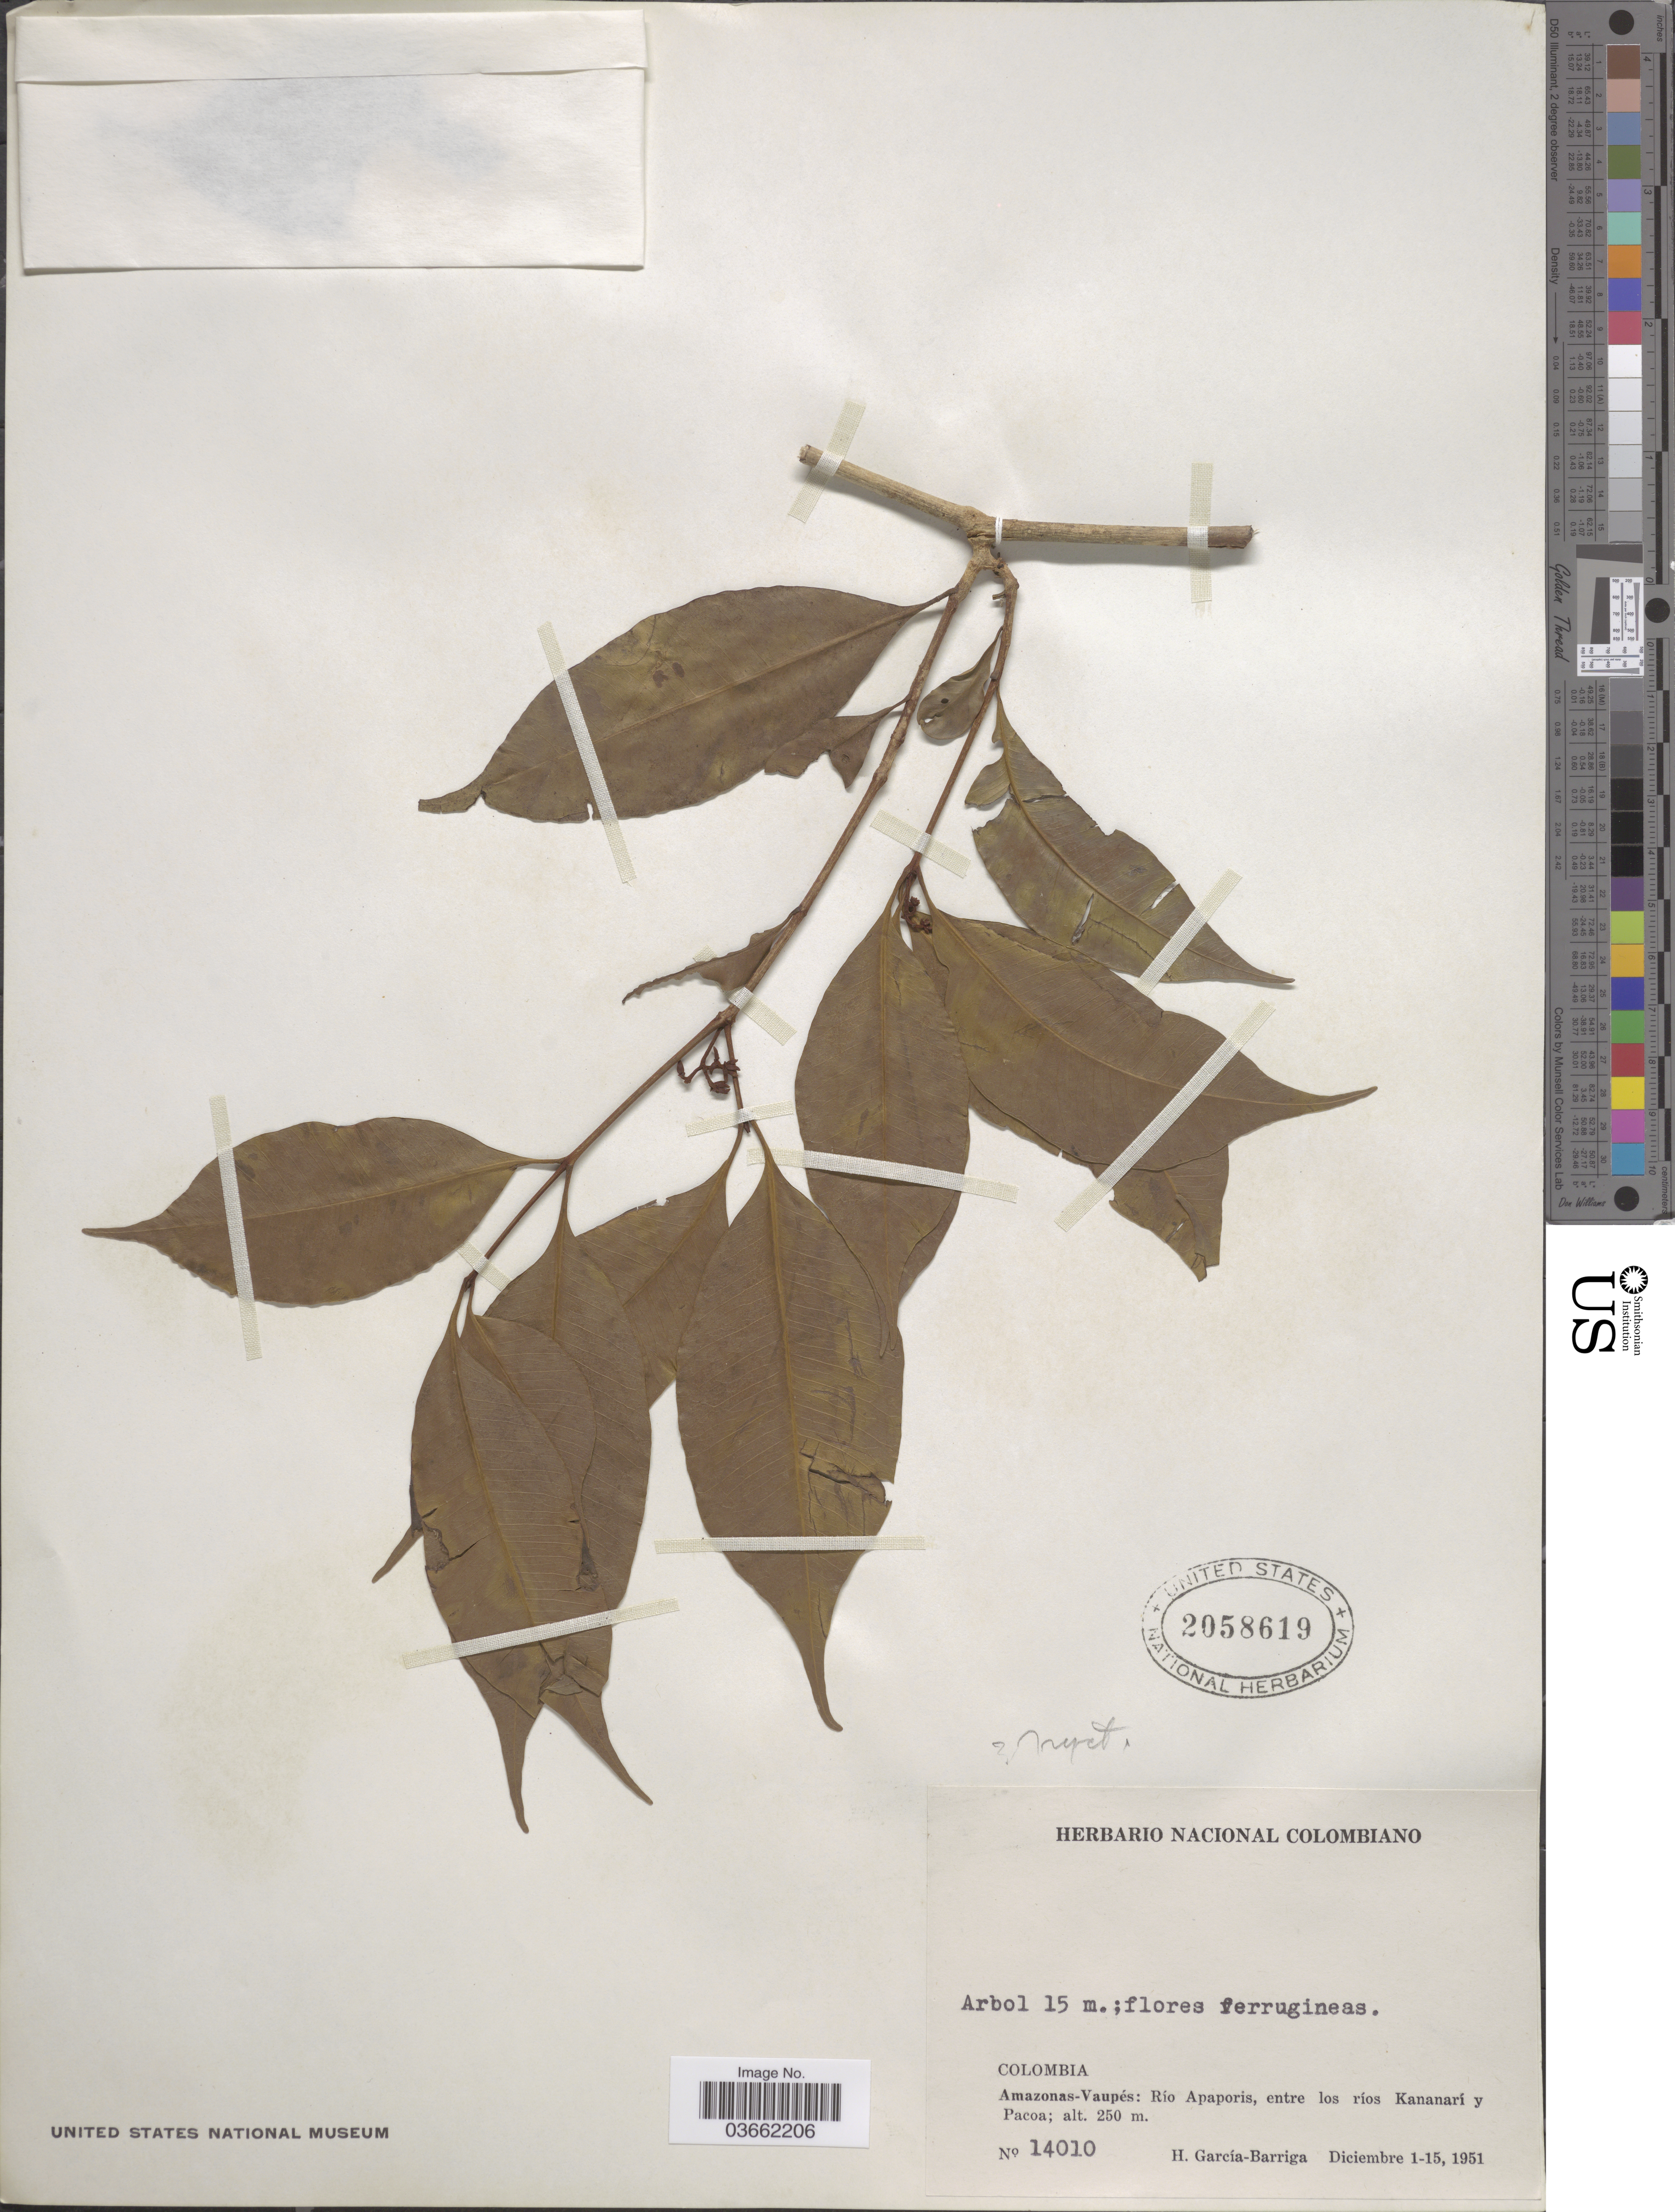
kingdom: Plantae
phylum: Tracheophyta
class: Magnoliopsida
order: Myrtales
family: Myrtaceae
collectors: H. García Barriga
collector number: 14010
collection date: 1951-12-01/1951-12-15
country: Colombia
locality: Amazonas-Vaupés: Río Apaporis, entre los ríos Kananarí y Pacoa.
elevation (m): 250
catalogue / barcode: US 2058619